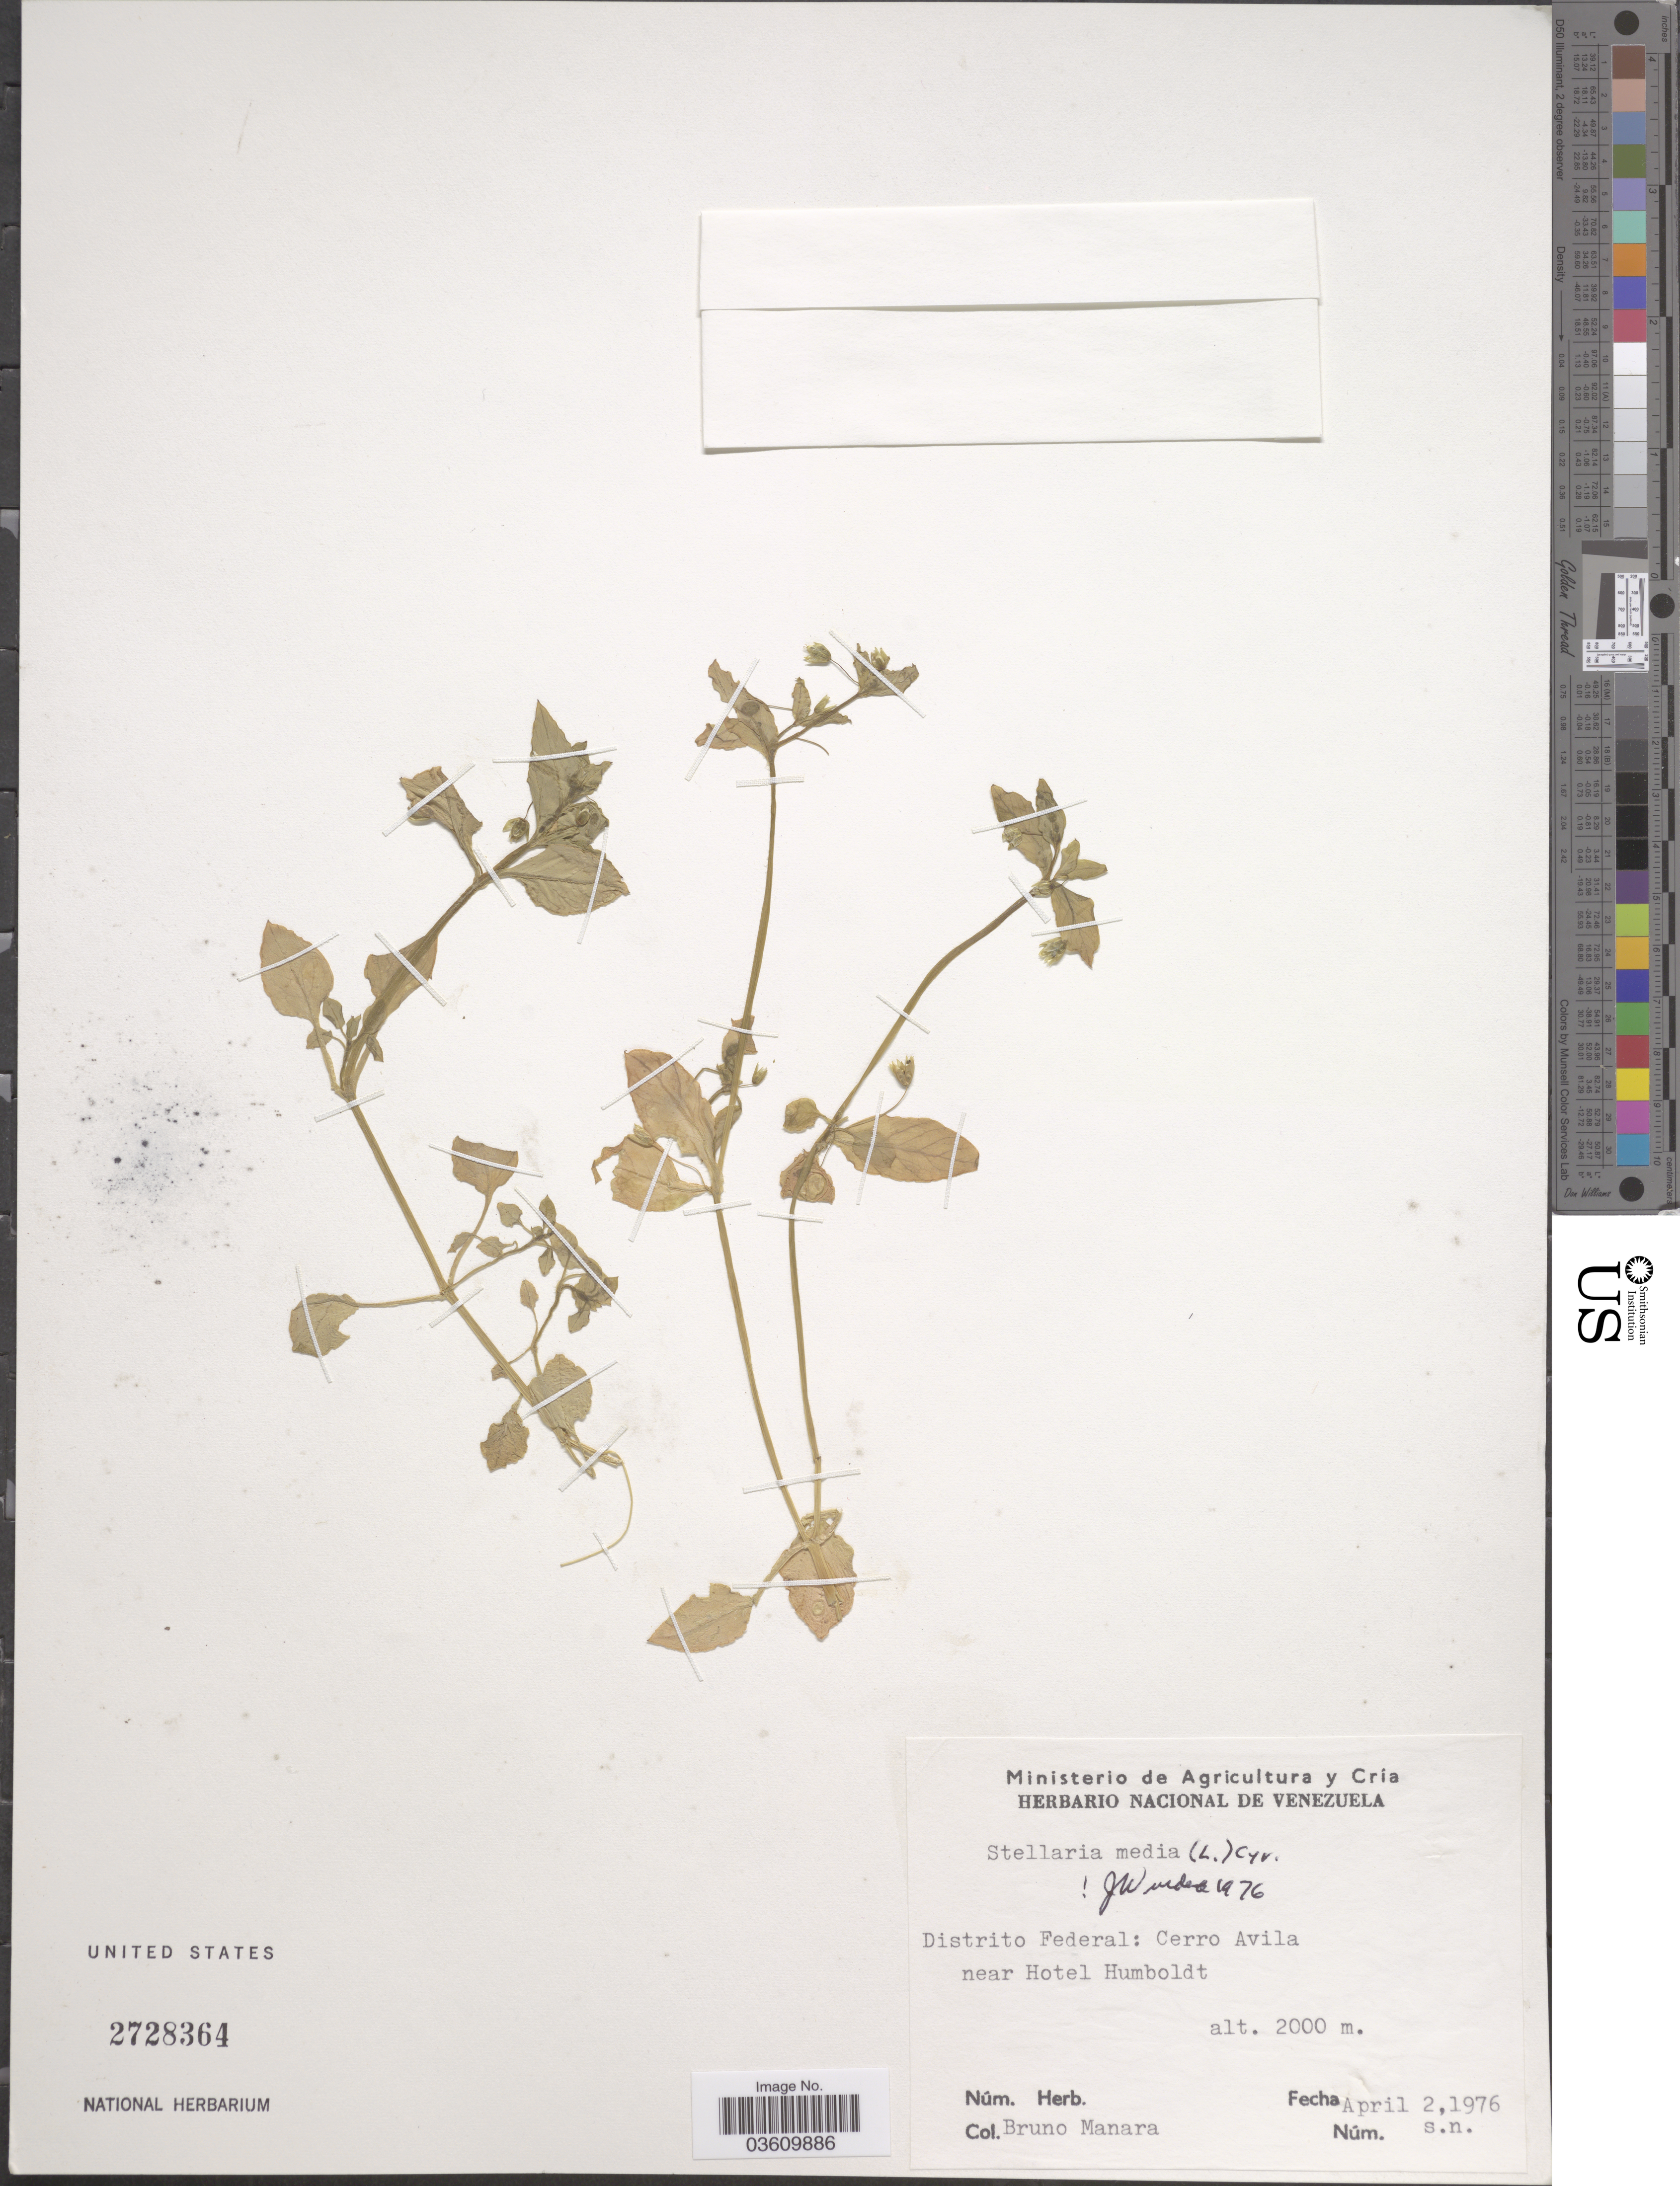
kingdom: Plantae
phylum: Tracheophyta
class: Magnoliopsida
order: Caryophyllales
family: Caryophyllaceae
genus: Stellaria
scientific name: Stellaria media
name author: (L.) Vill.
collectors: B. Manara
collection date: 1976-04-02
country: Venezuela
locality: Distrito Federal: Cerro Avila near Hotel Humboldt.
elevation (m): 2000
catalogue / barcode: US 2728364